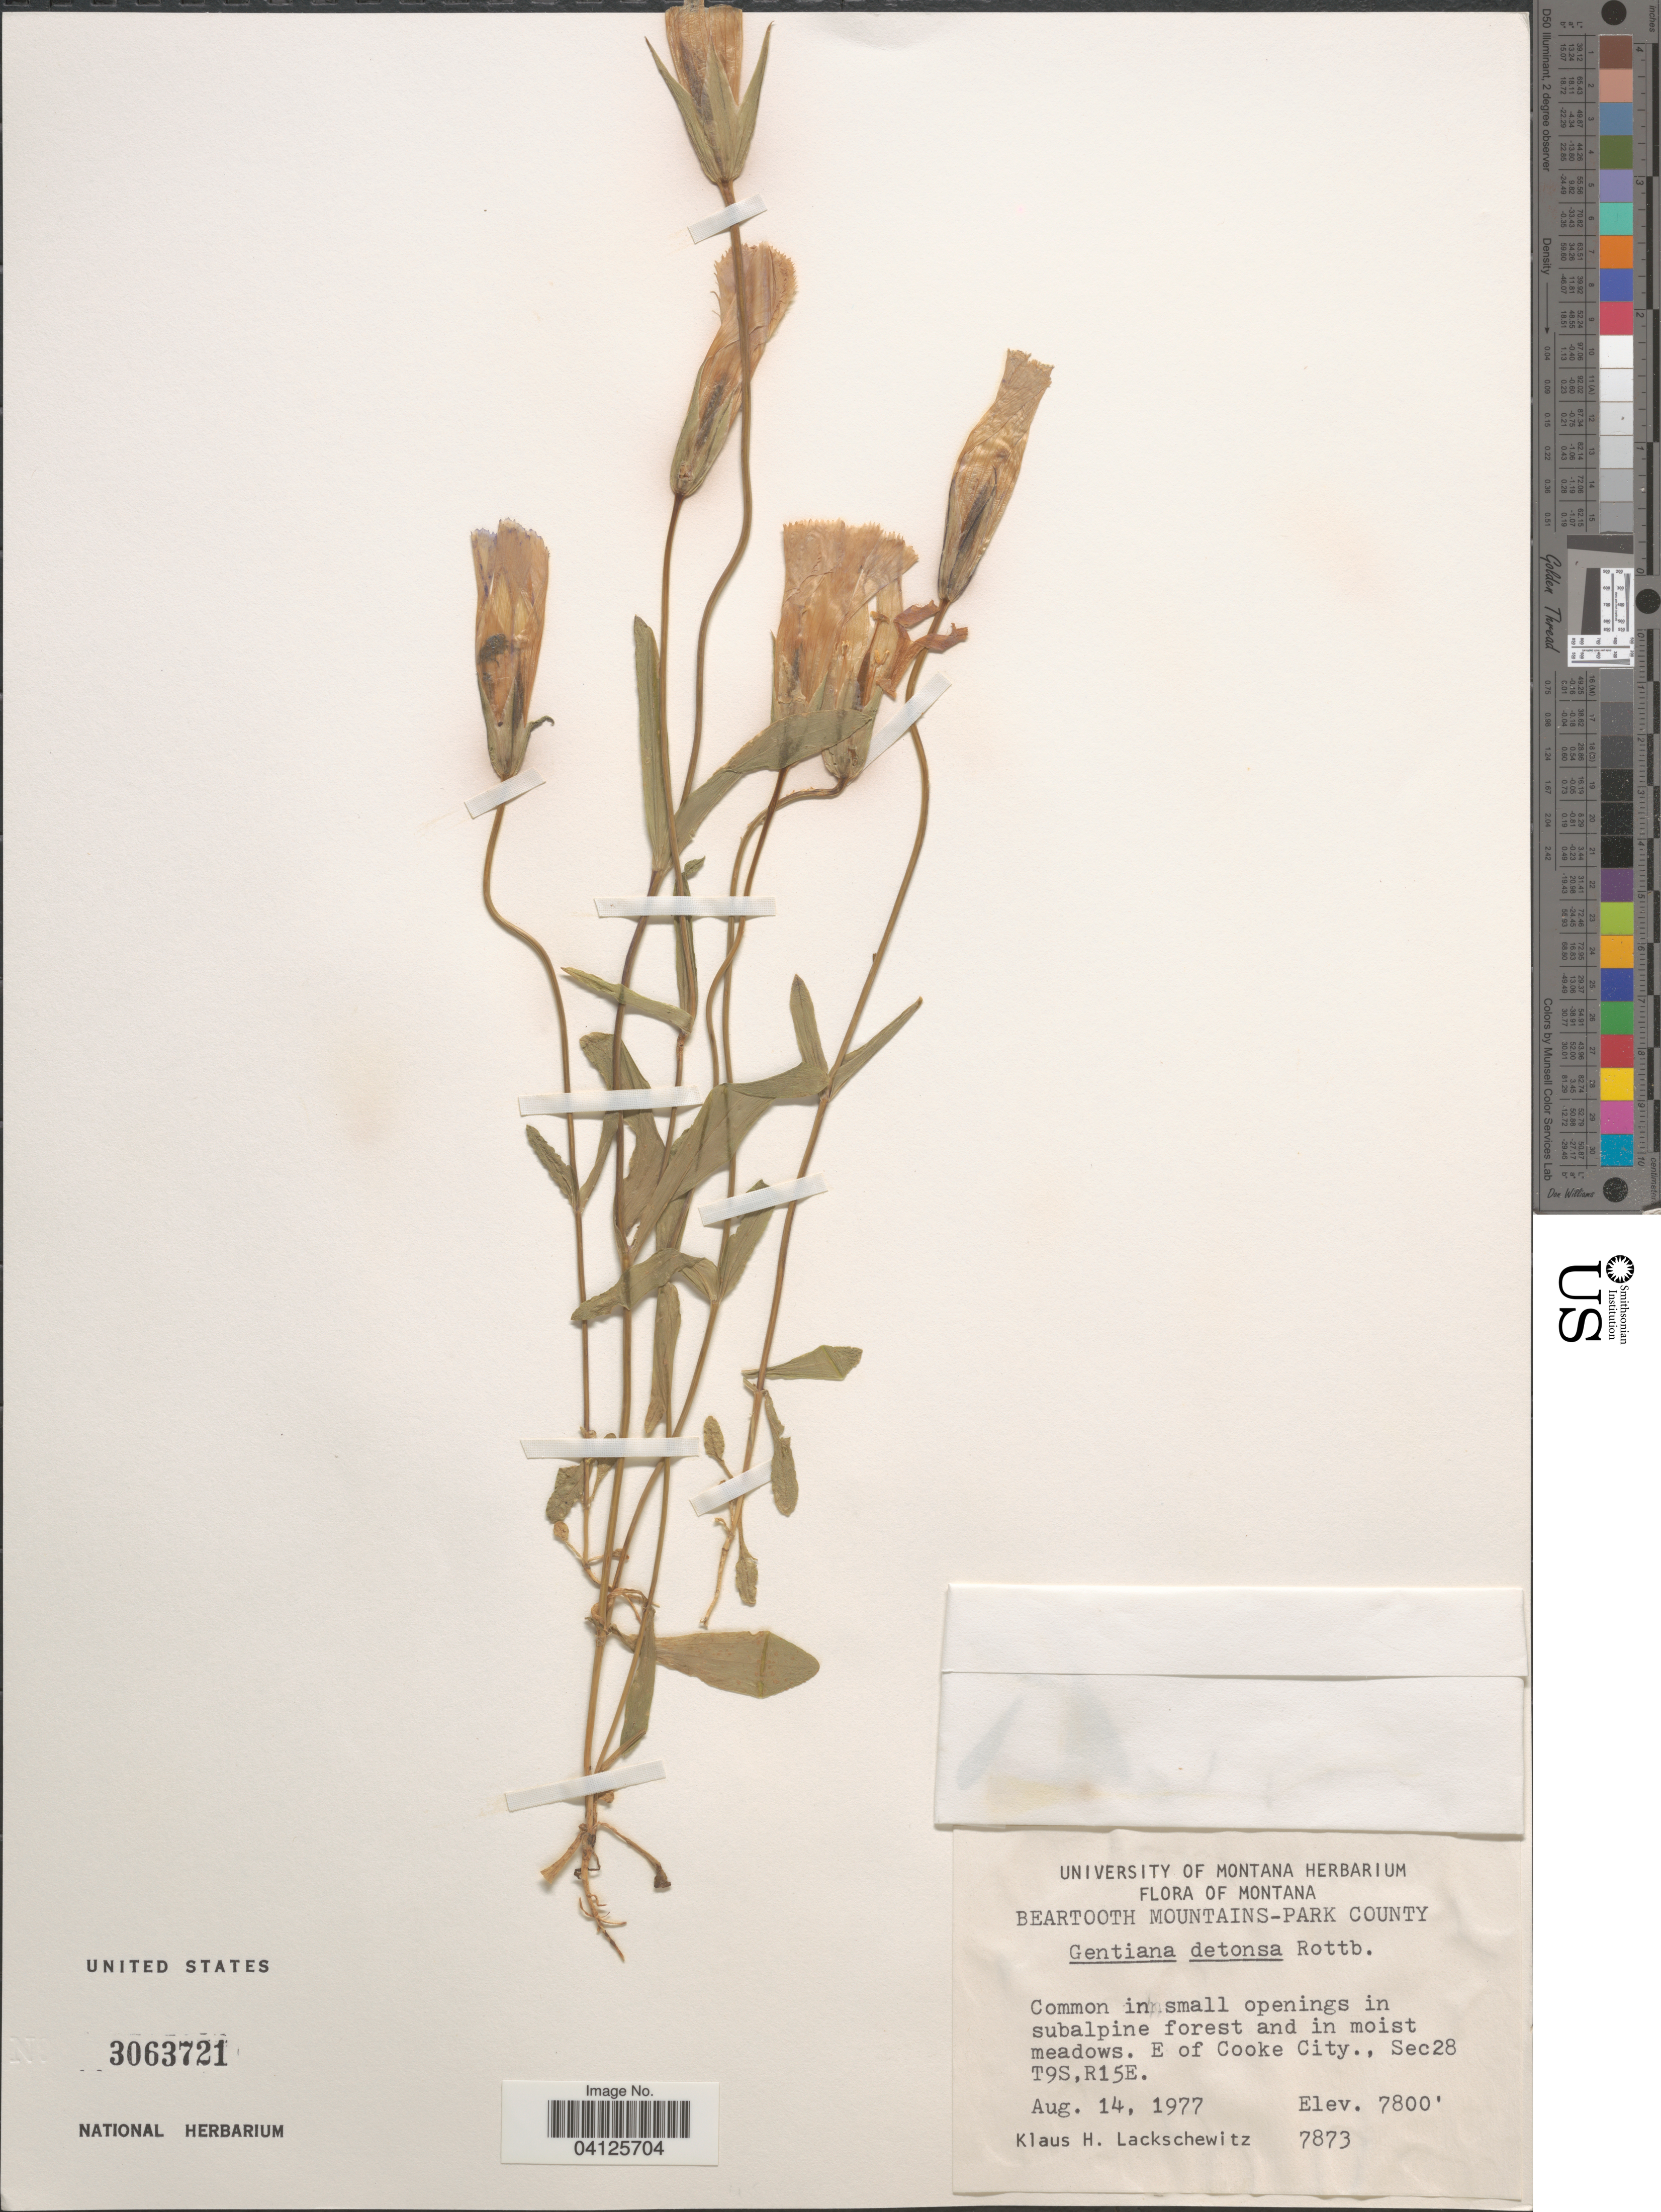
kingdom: Plantae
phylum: Tracheophyta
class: Magnoliopsida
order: Gentianales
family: Gentianaceae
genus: Gentiana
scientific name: Gentiana dentosa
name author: Rottb.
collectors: K. Lackschewitz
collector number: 7873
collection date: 1977-08-14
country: United States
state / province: Montana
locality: Beartooth Mountains-Park County. E of Cooke City., Sec28 T9S, R15E.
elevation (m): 2377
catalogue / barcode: US 3063721